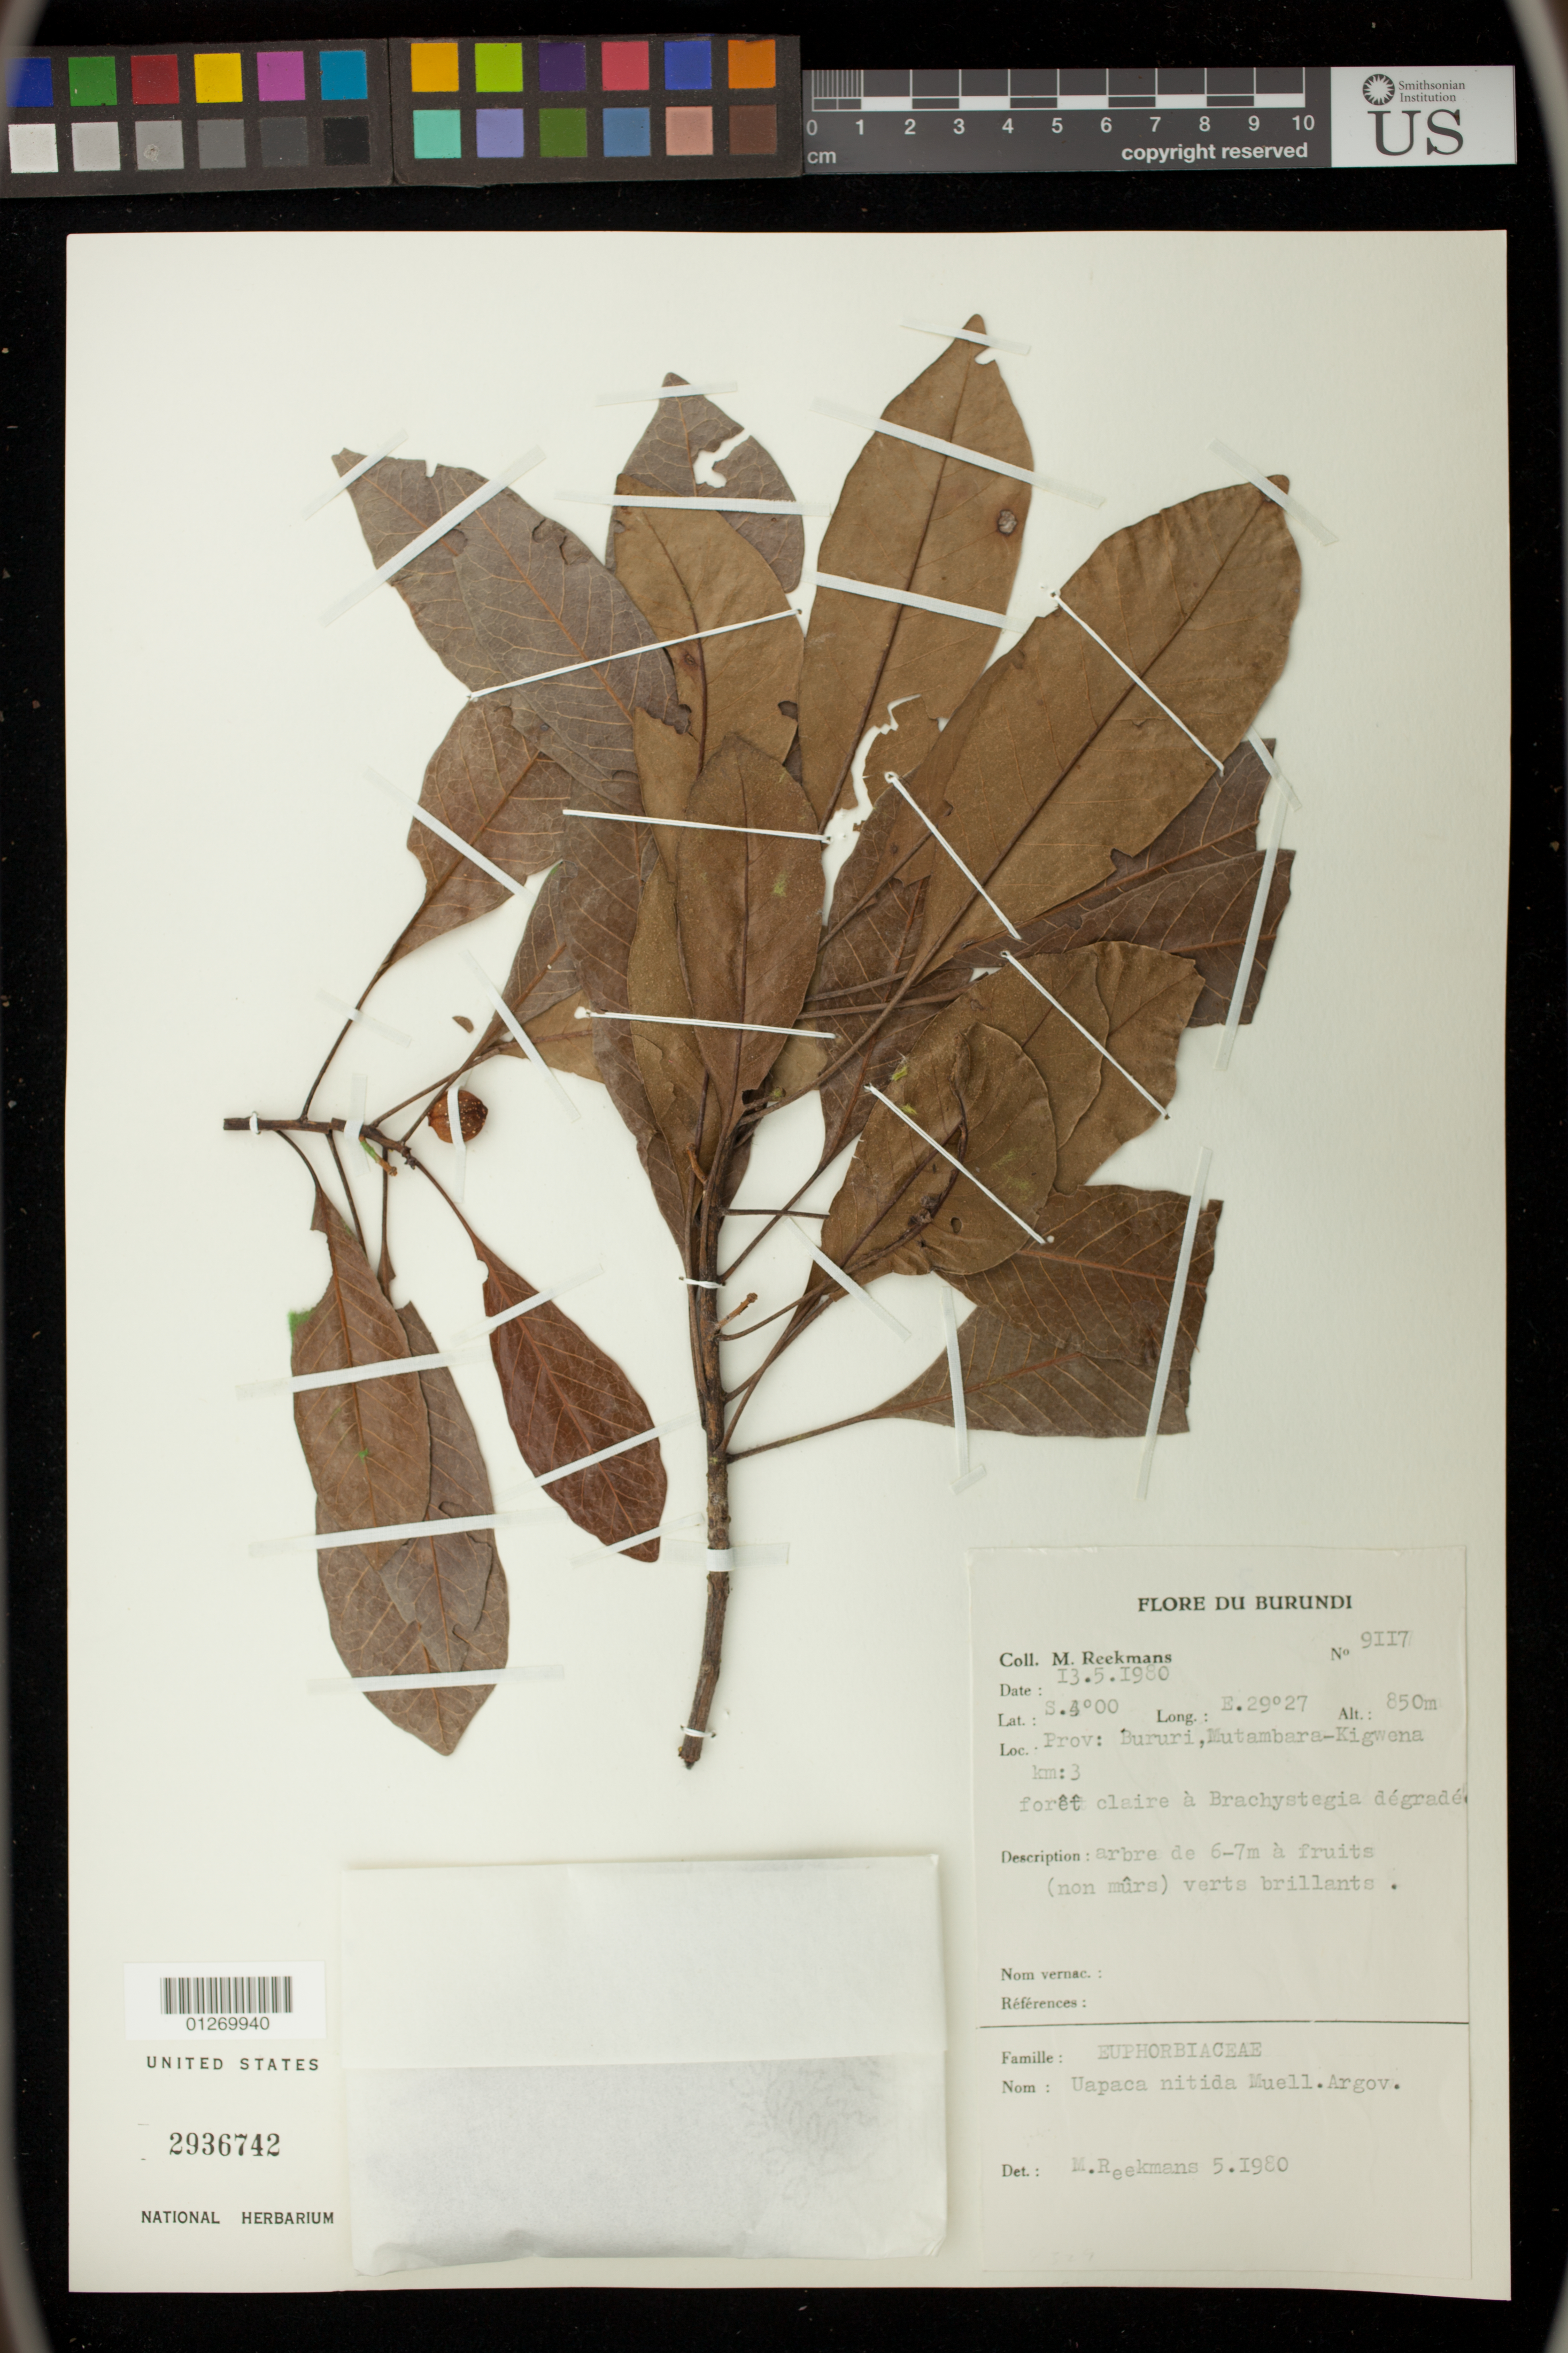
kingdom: Plantae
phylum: Tracheophyta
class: Magnoliopsida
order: Malpighiales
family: Phyllanthaceae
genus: Uapaca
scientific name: Uapaca nitida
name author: Müll. Arg.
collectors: M. Reekmans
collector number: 9117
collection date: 1980-05-13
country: Burundi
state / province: Bururi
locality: Mutambara-Kigwena km:3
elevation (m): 850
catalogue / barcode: US 2936742